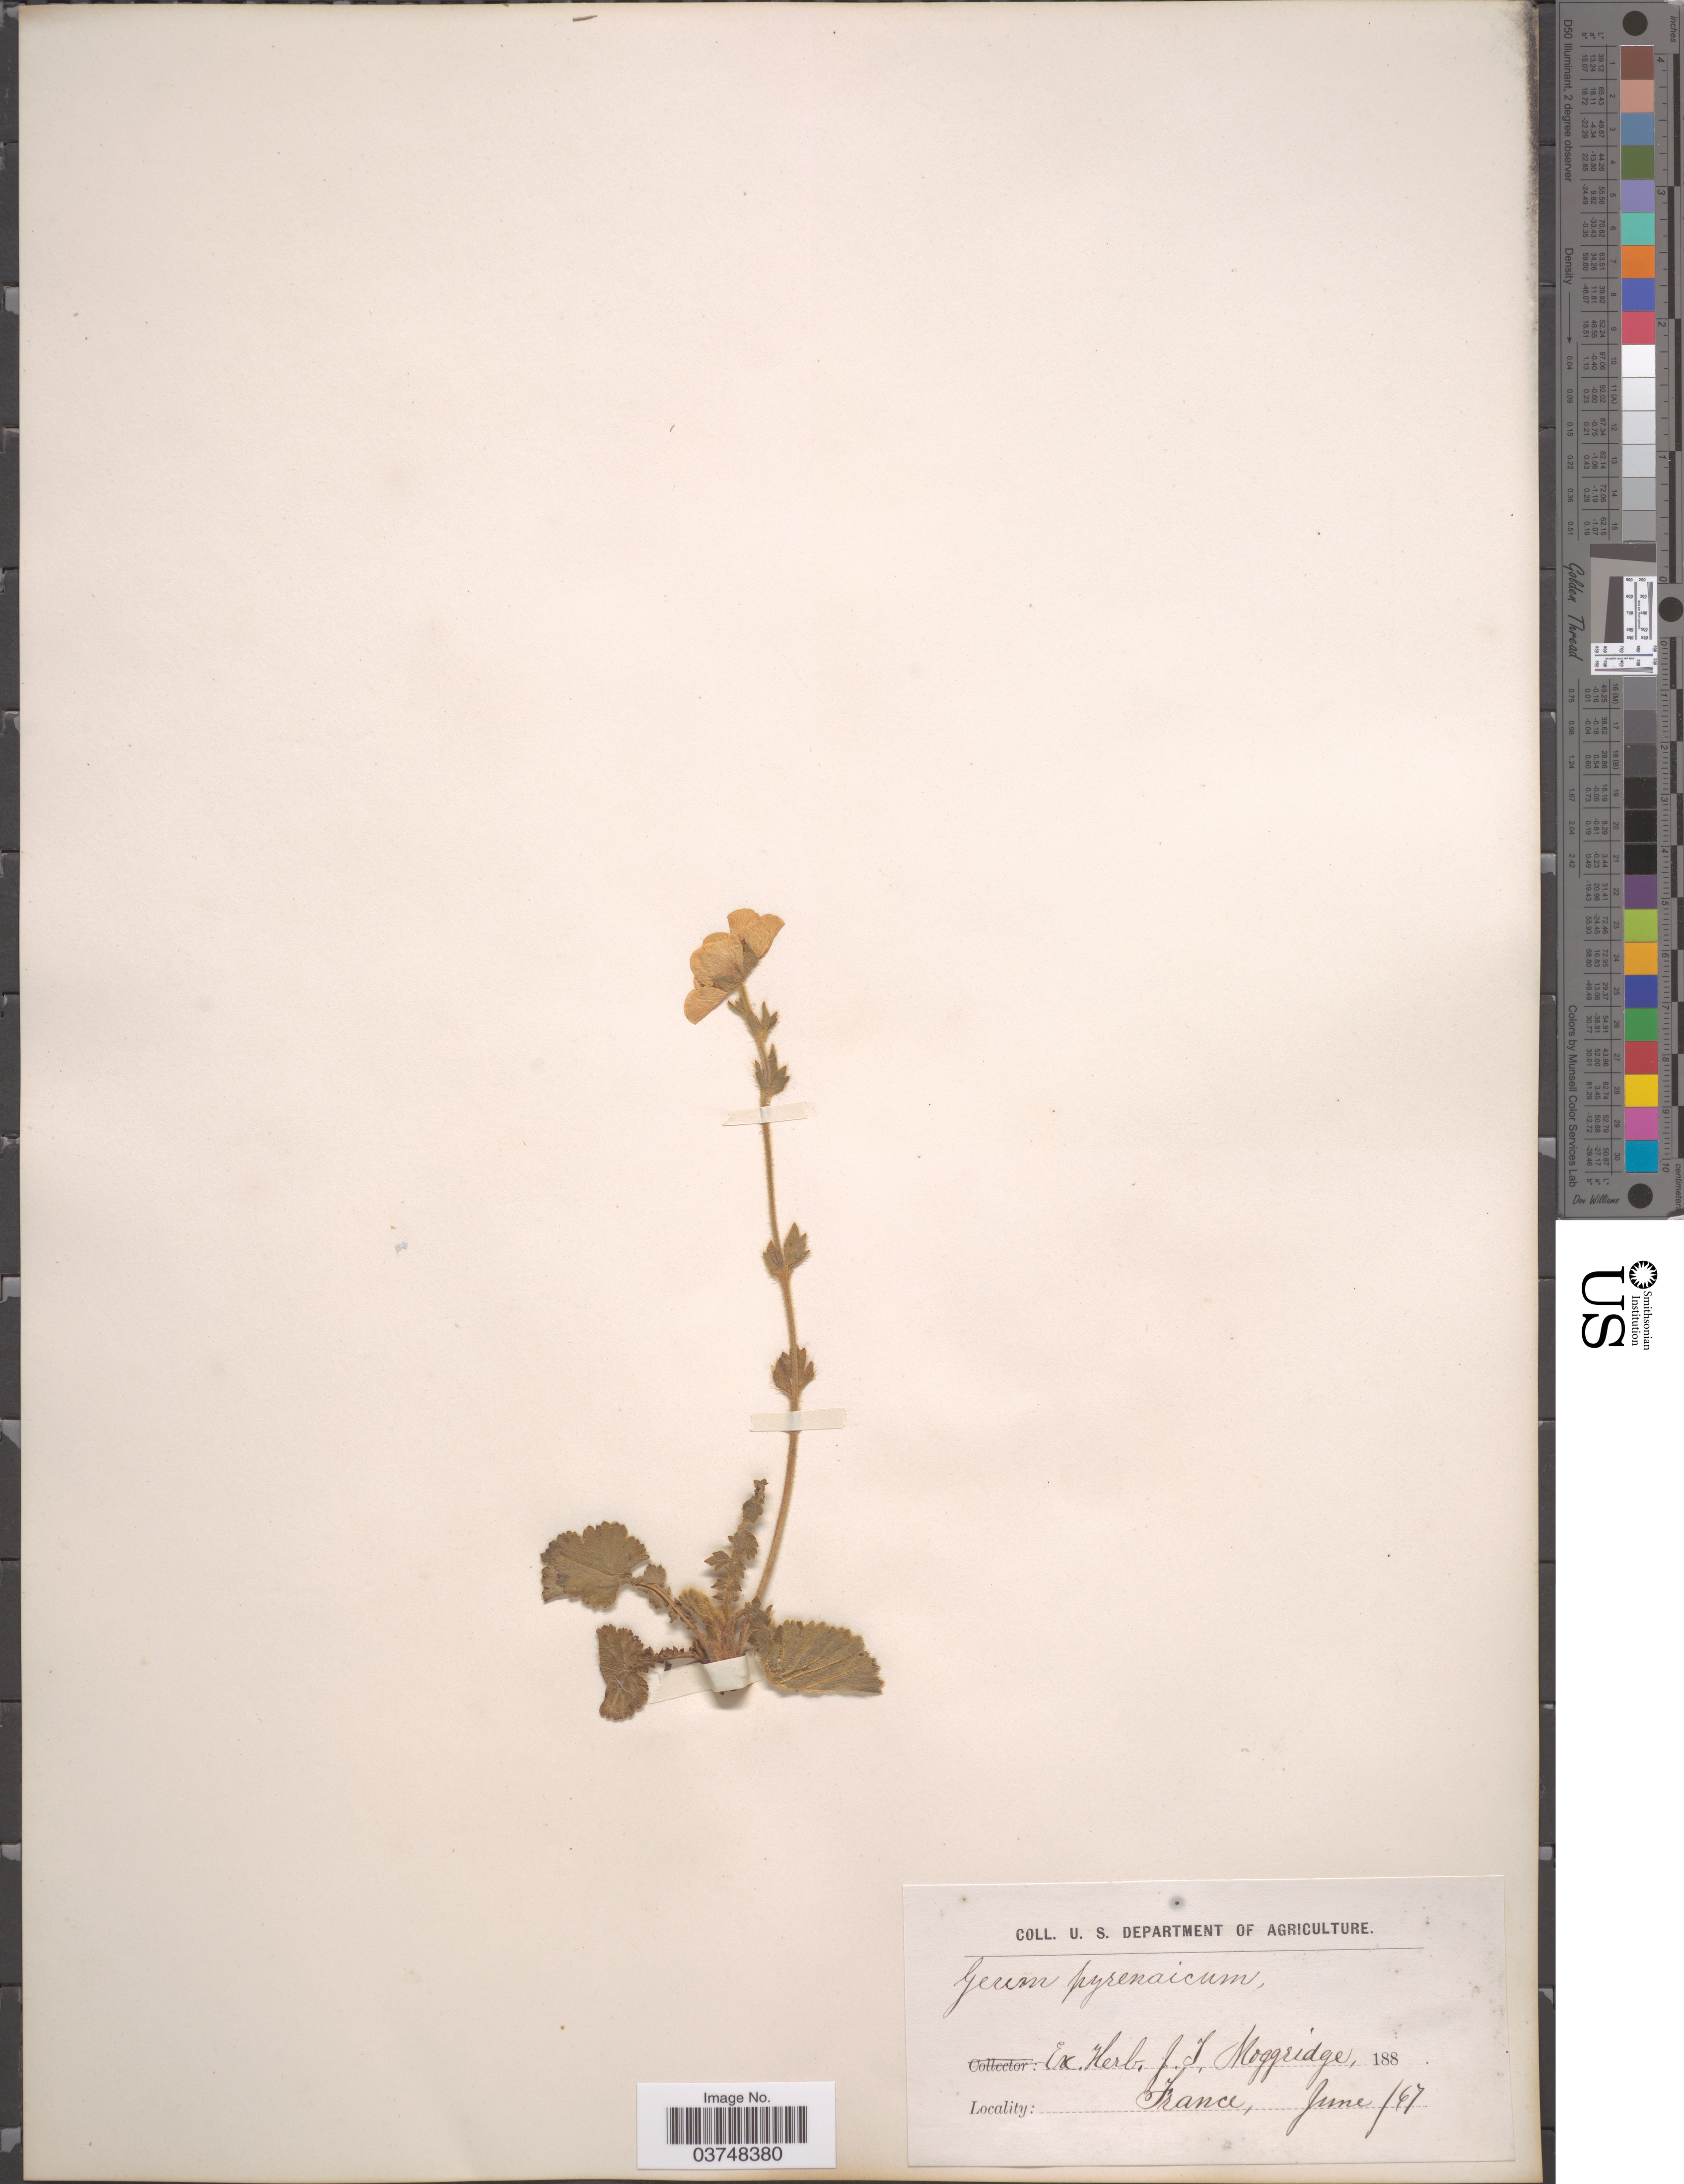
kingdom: Plantae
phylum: Tracheophyta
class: Magnoliopsida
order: Rosales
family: Rosaceae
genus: Geum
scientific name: Geum pyrenaicum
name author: Mill.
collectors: U.S. Department of Agriculture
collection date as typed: Transcribed d/m/y: /6/67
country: France